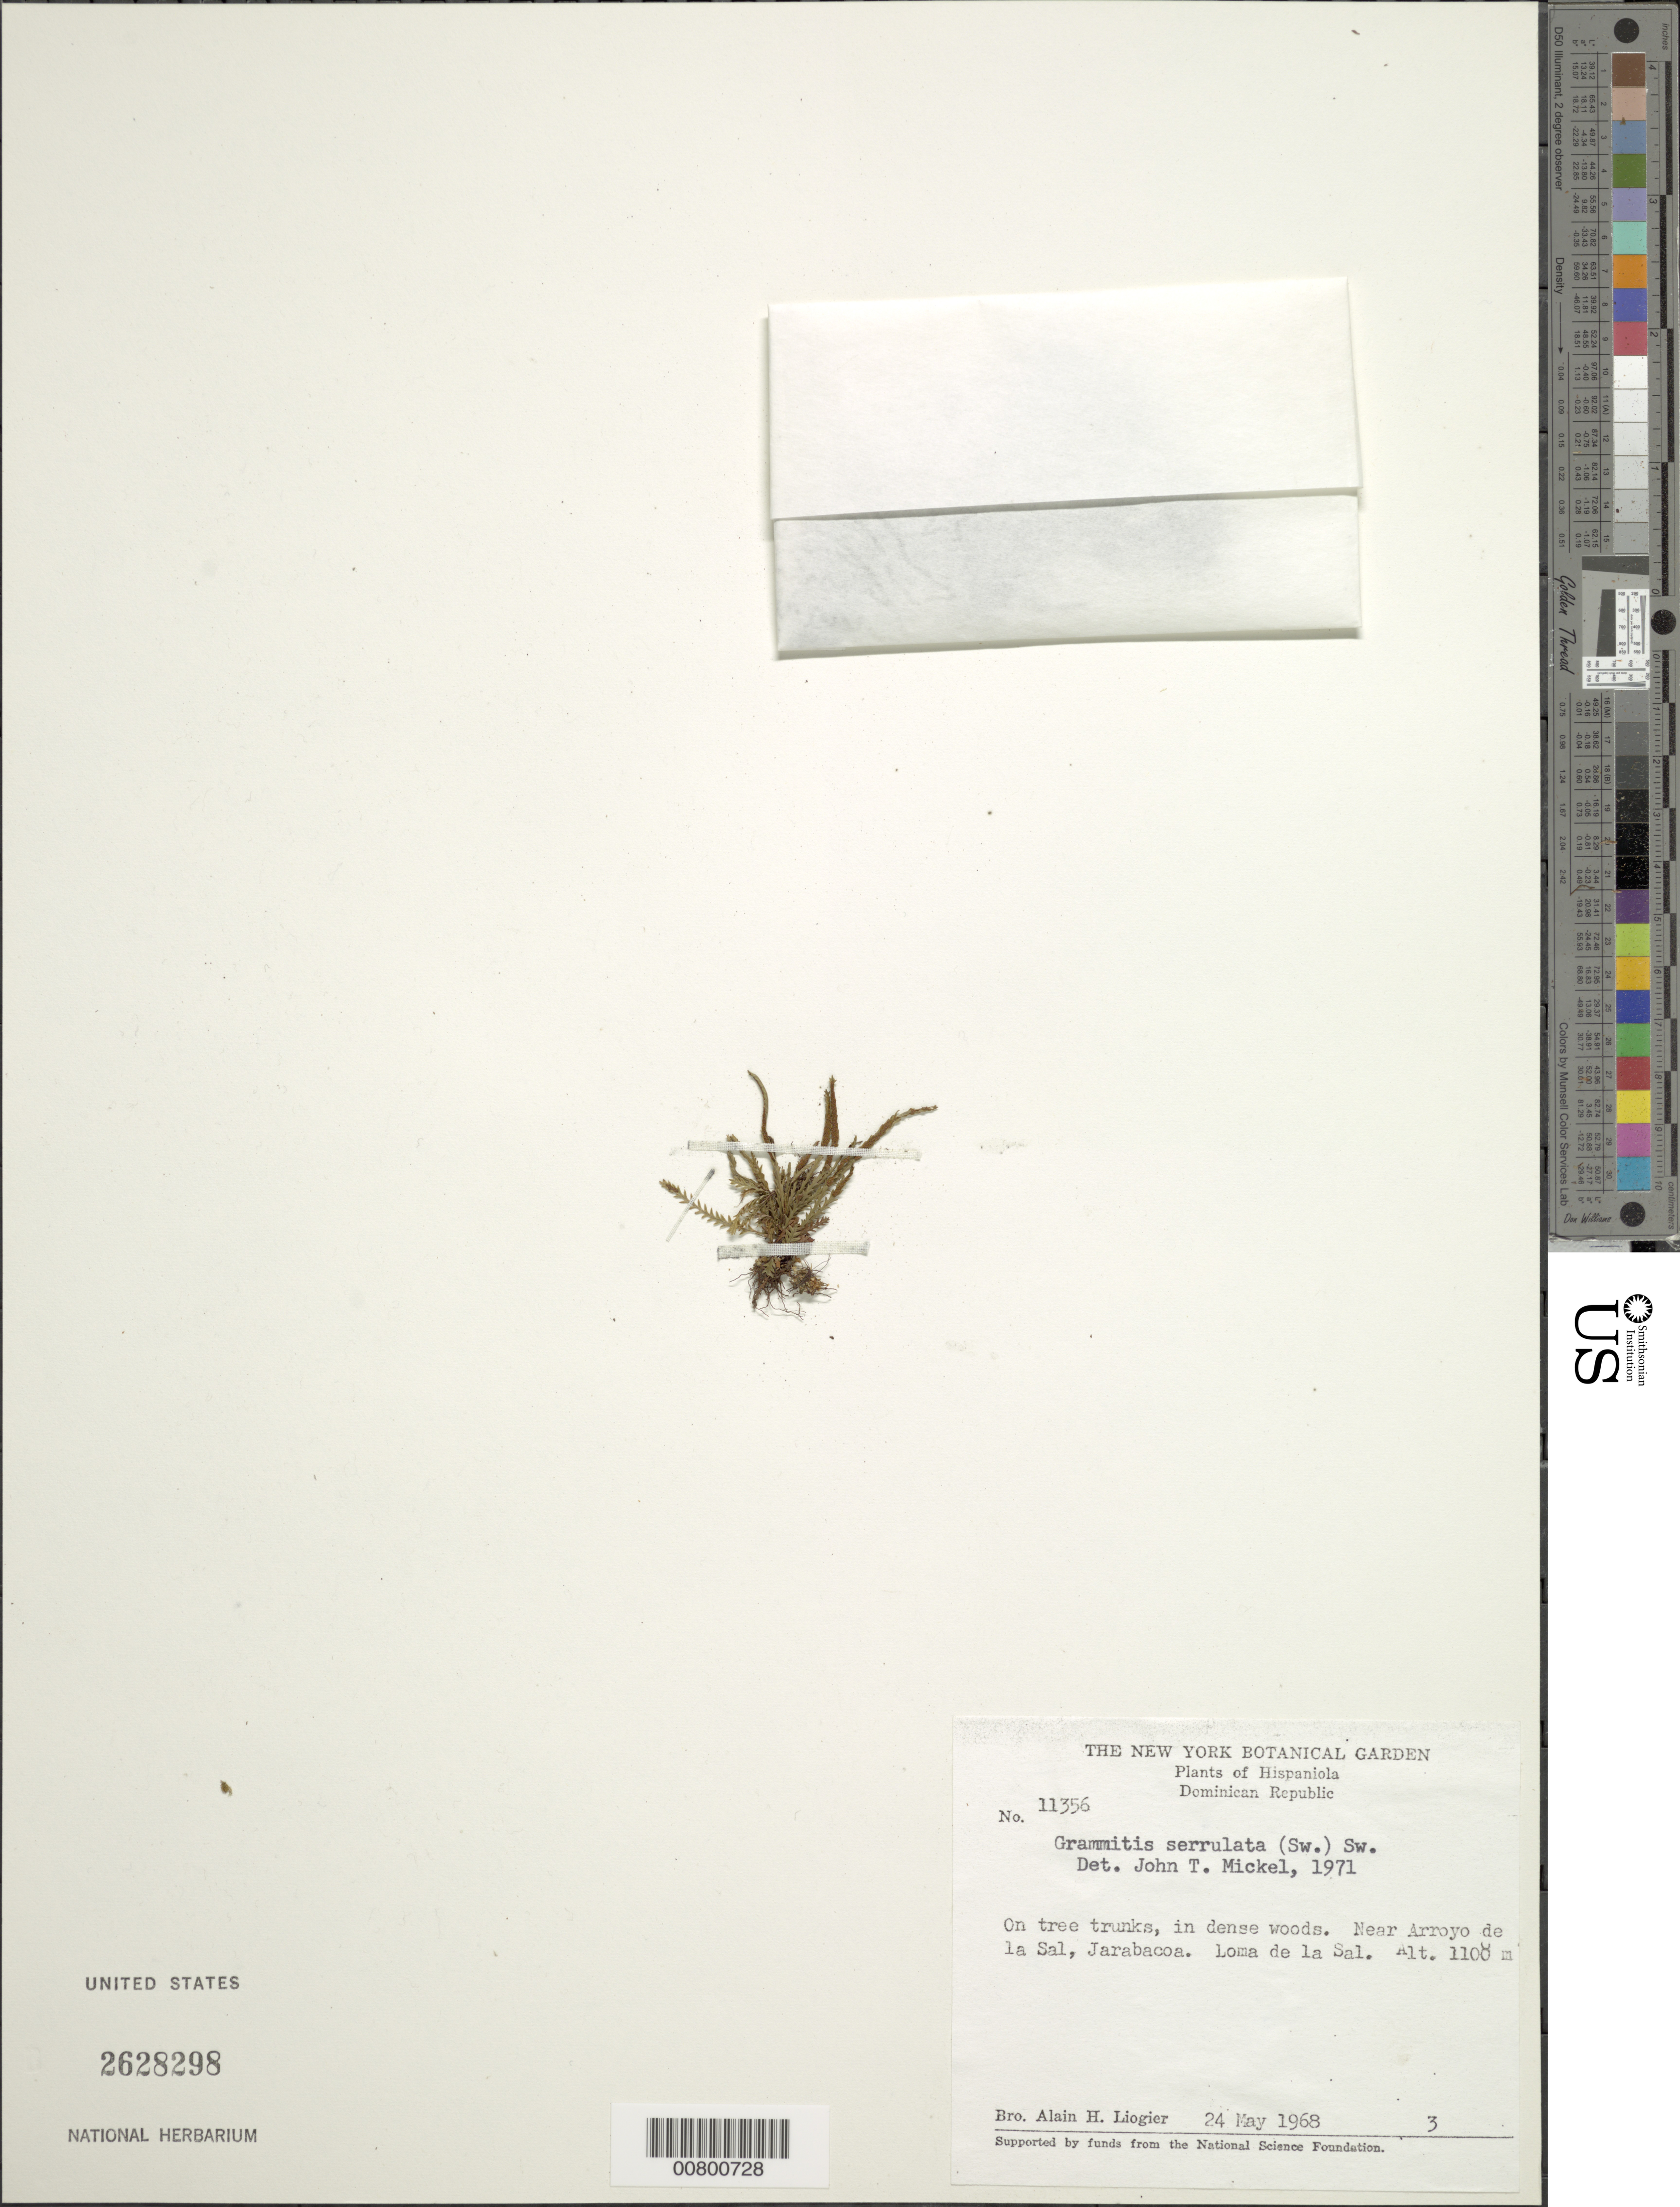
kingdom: Plantae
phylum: Tracheophyta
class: Polypodiopsida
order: Polypodiales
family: Polypodiaceae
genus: Cochlidium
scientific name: Cochlidium serrulatum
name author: (Sw.) L.E. Bishop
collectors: A. H. Liogier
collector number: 11356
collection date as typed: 24 May 1968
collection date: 1968-05-24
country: Dominican Republic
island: Hispaniola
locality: Loma de la Sal, Arroyo de la Sal, Jarabacoa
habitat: Dense woods, on trees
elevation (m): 1100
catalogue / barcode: US 2628298